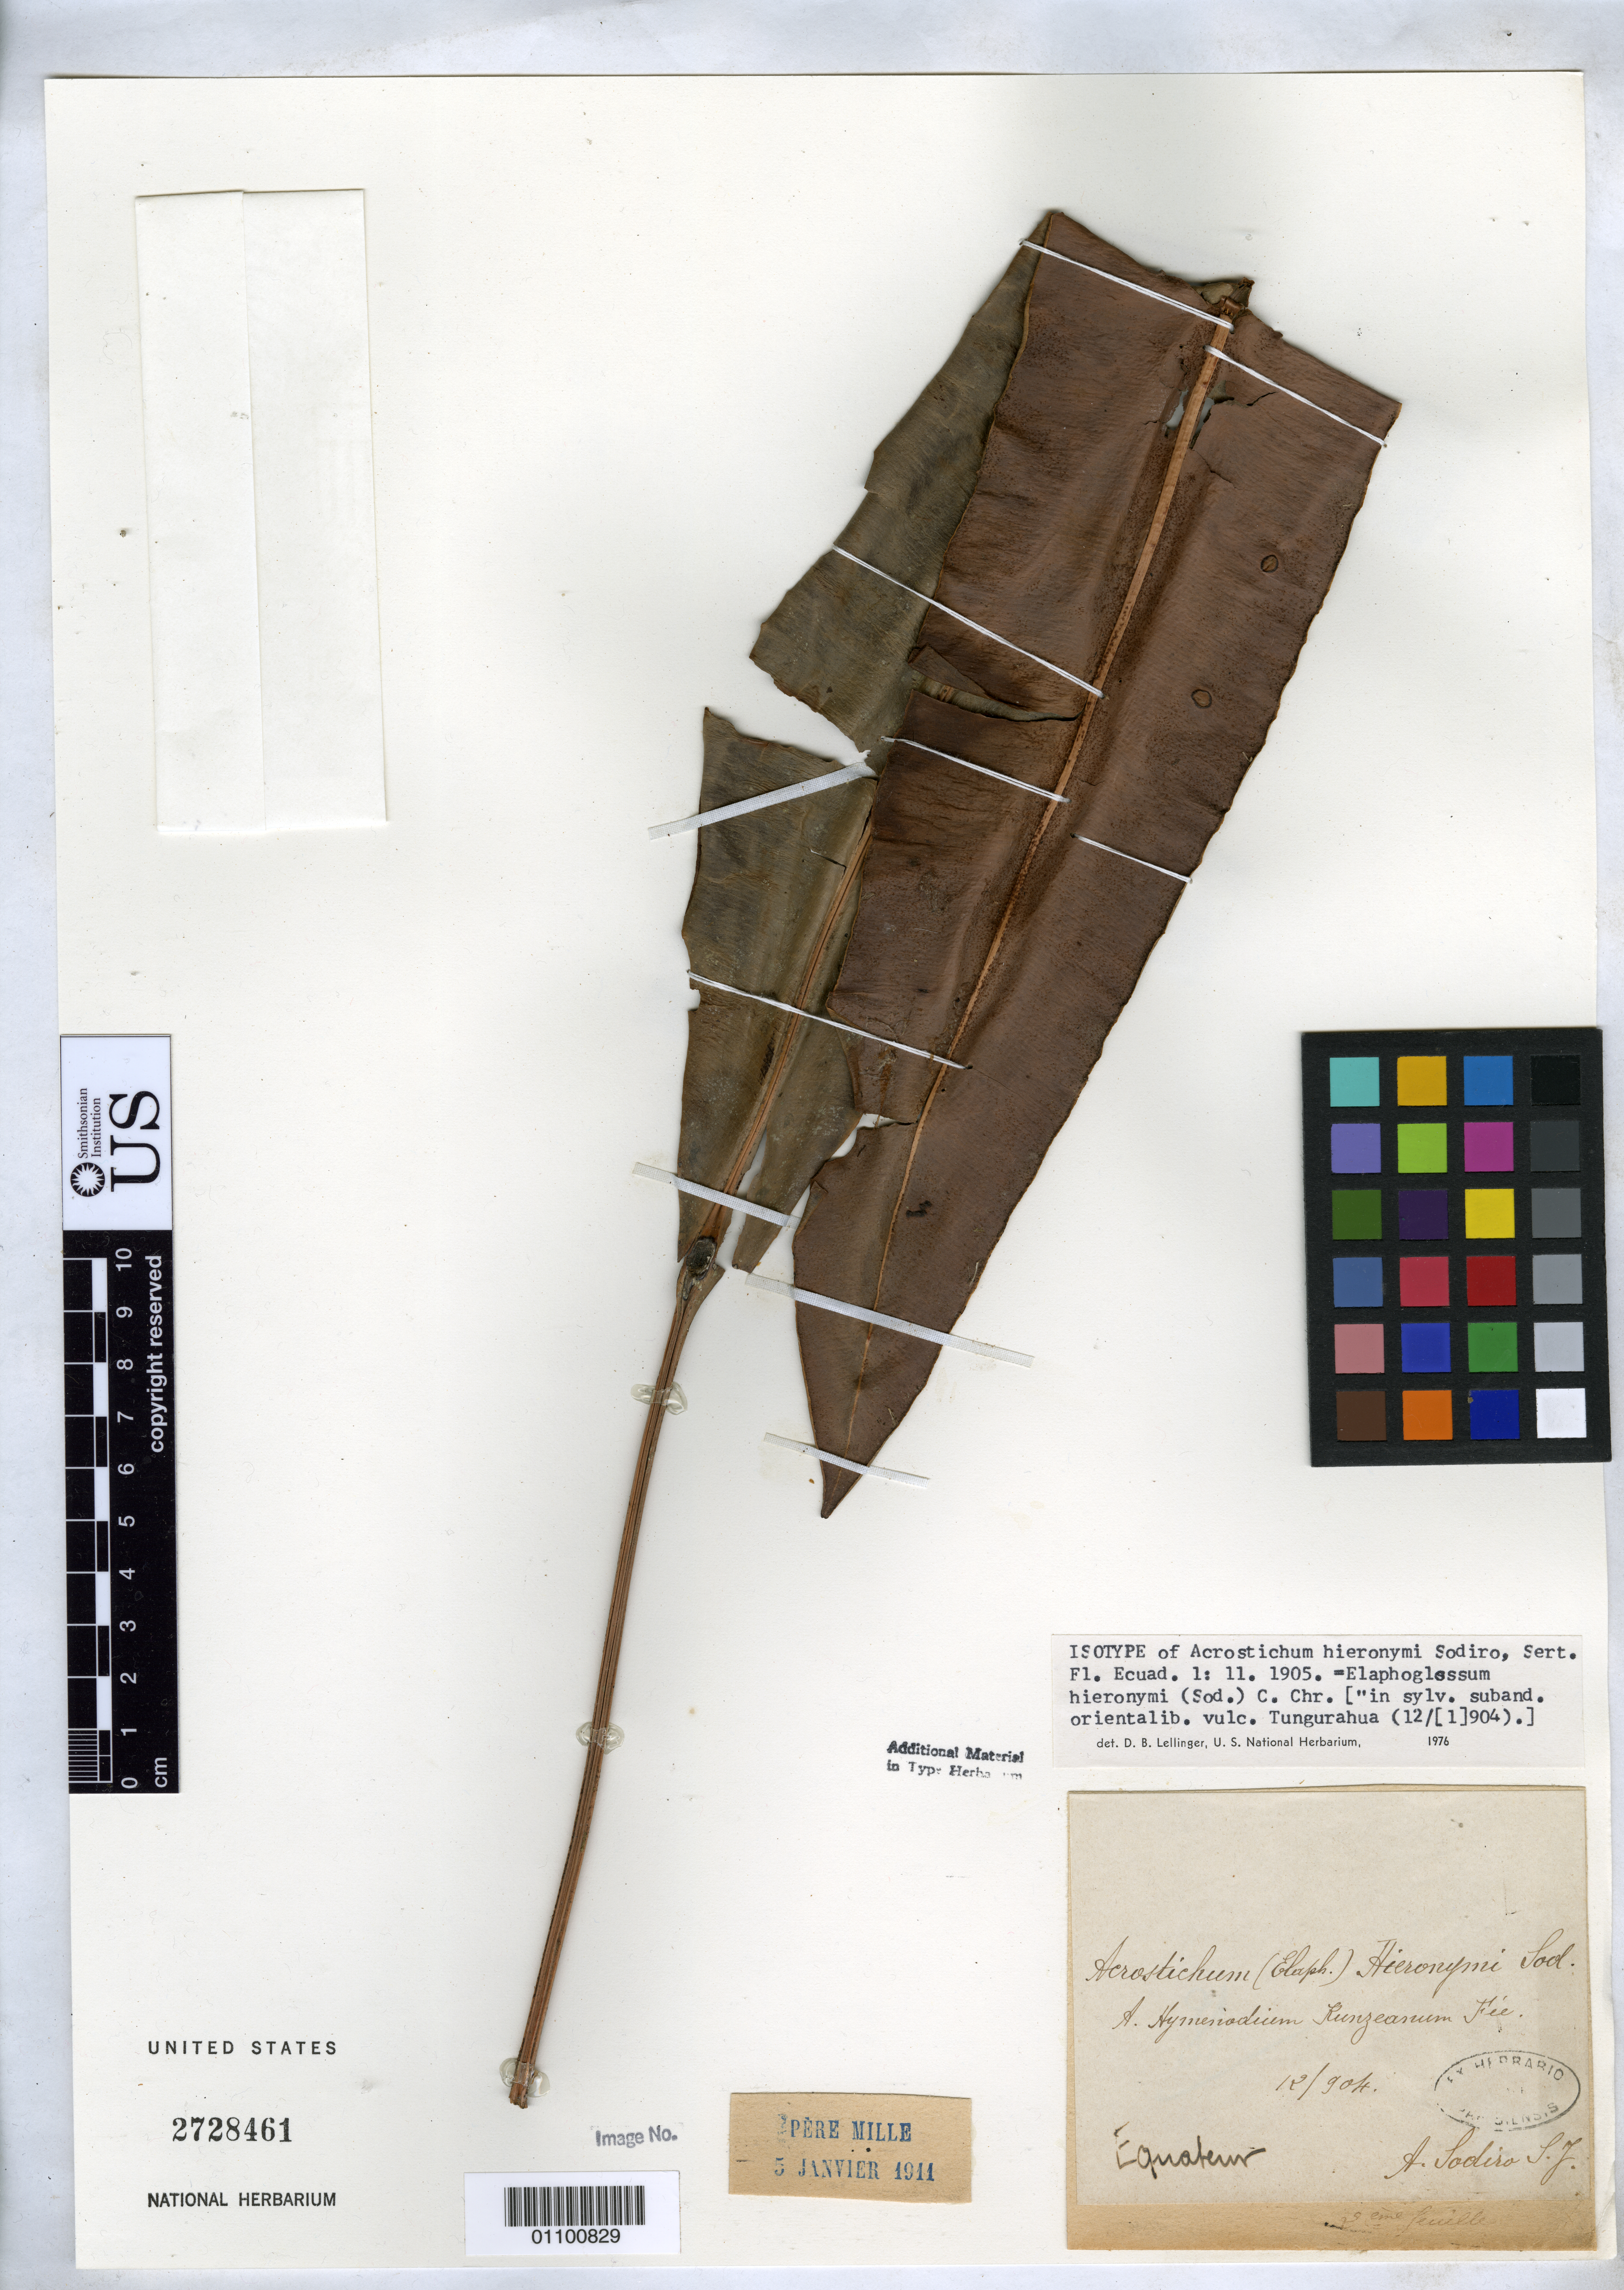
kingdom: Plantae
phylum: Tracheophyta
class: Polypodiopsida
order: Polypodiales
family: Pteridaceae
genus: Acrostichum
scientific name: Acrostichum hieronymi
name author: Sodiro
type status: Isotype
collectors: L. Sodiro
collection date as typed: Dec 1904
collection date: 1904-12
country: Ecuador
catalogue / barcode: US 2728461